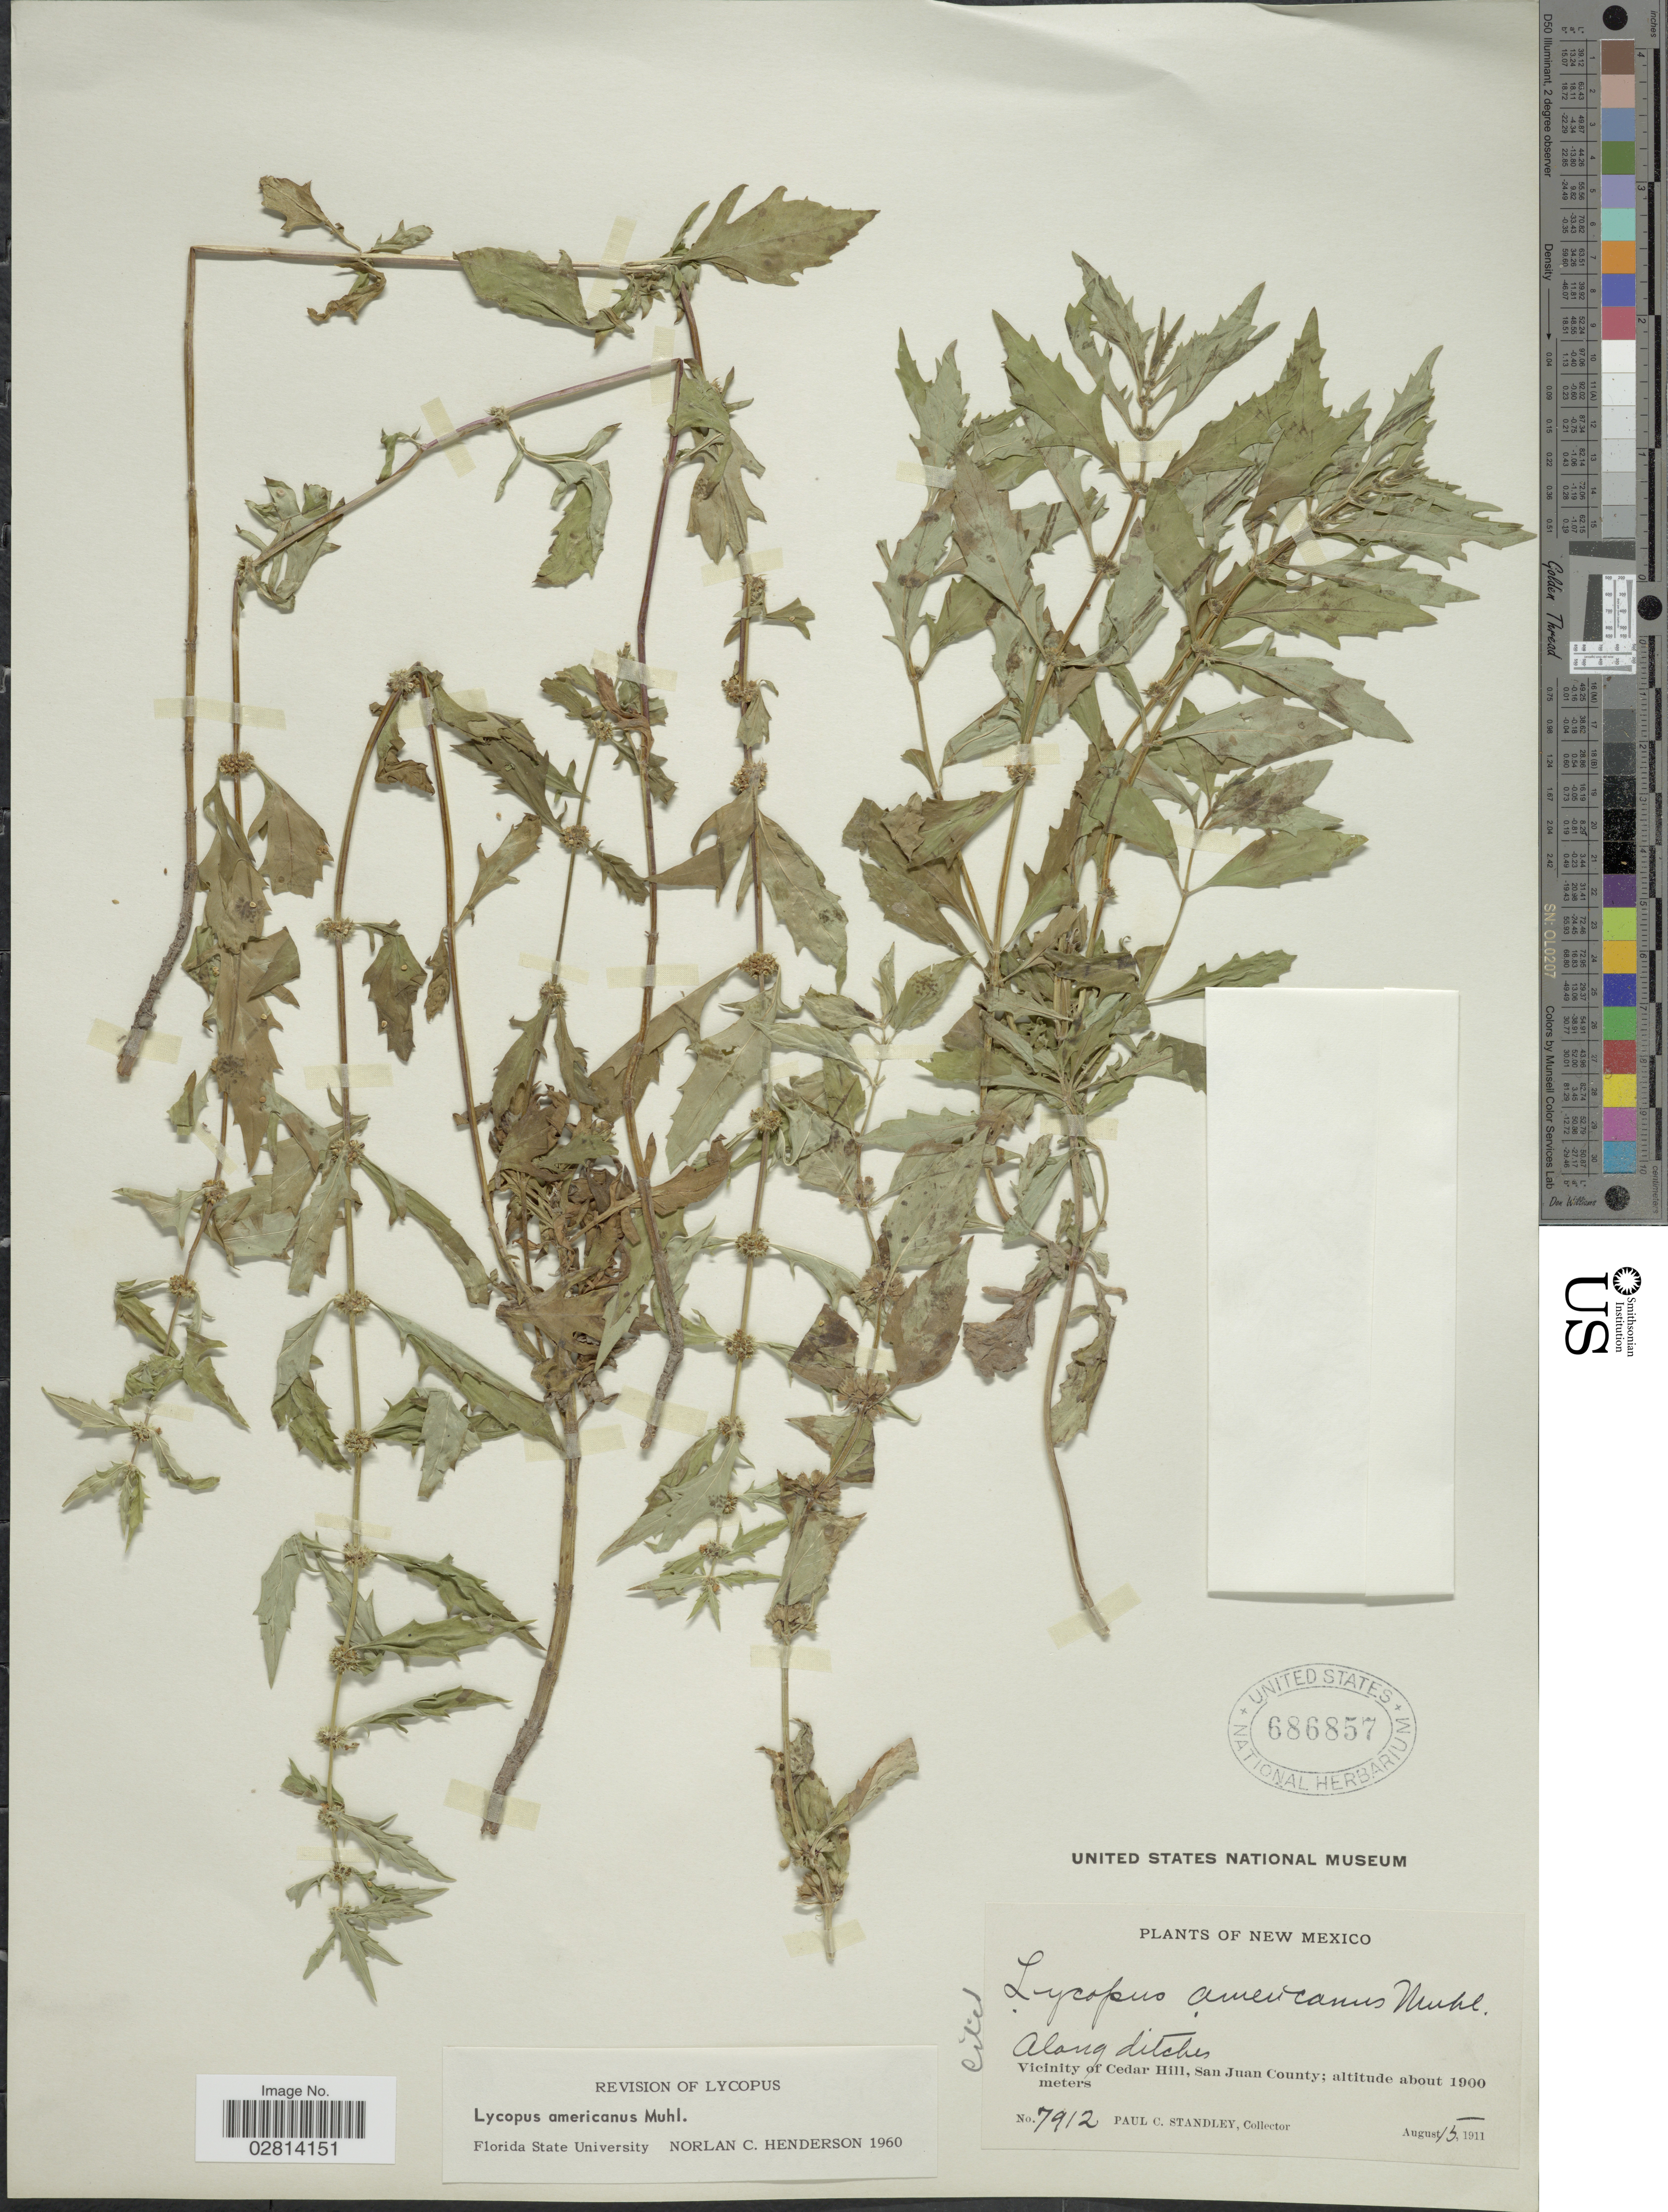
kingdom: Plantae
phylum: Tracheophyta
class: Magnoliopsida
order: Lamiales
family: Lamiaceae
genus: Lycopus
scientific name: Lycopus americanus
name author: Muhl. ex W.P.C. Barton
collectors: P. C. Standley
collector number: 7912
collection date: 1911-08-15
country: United States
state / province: New Mexico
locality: Along ditches, Vicinity of Cedar Hill, San Juan County.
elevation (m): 1900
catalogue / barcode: US 686857